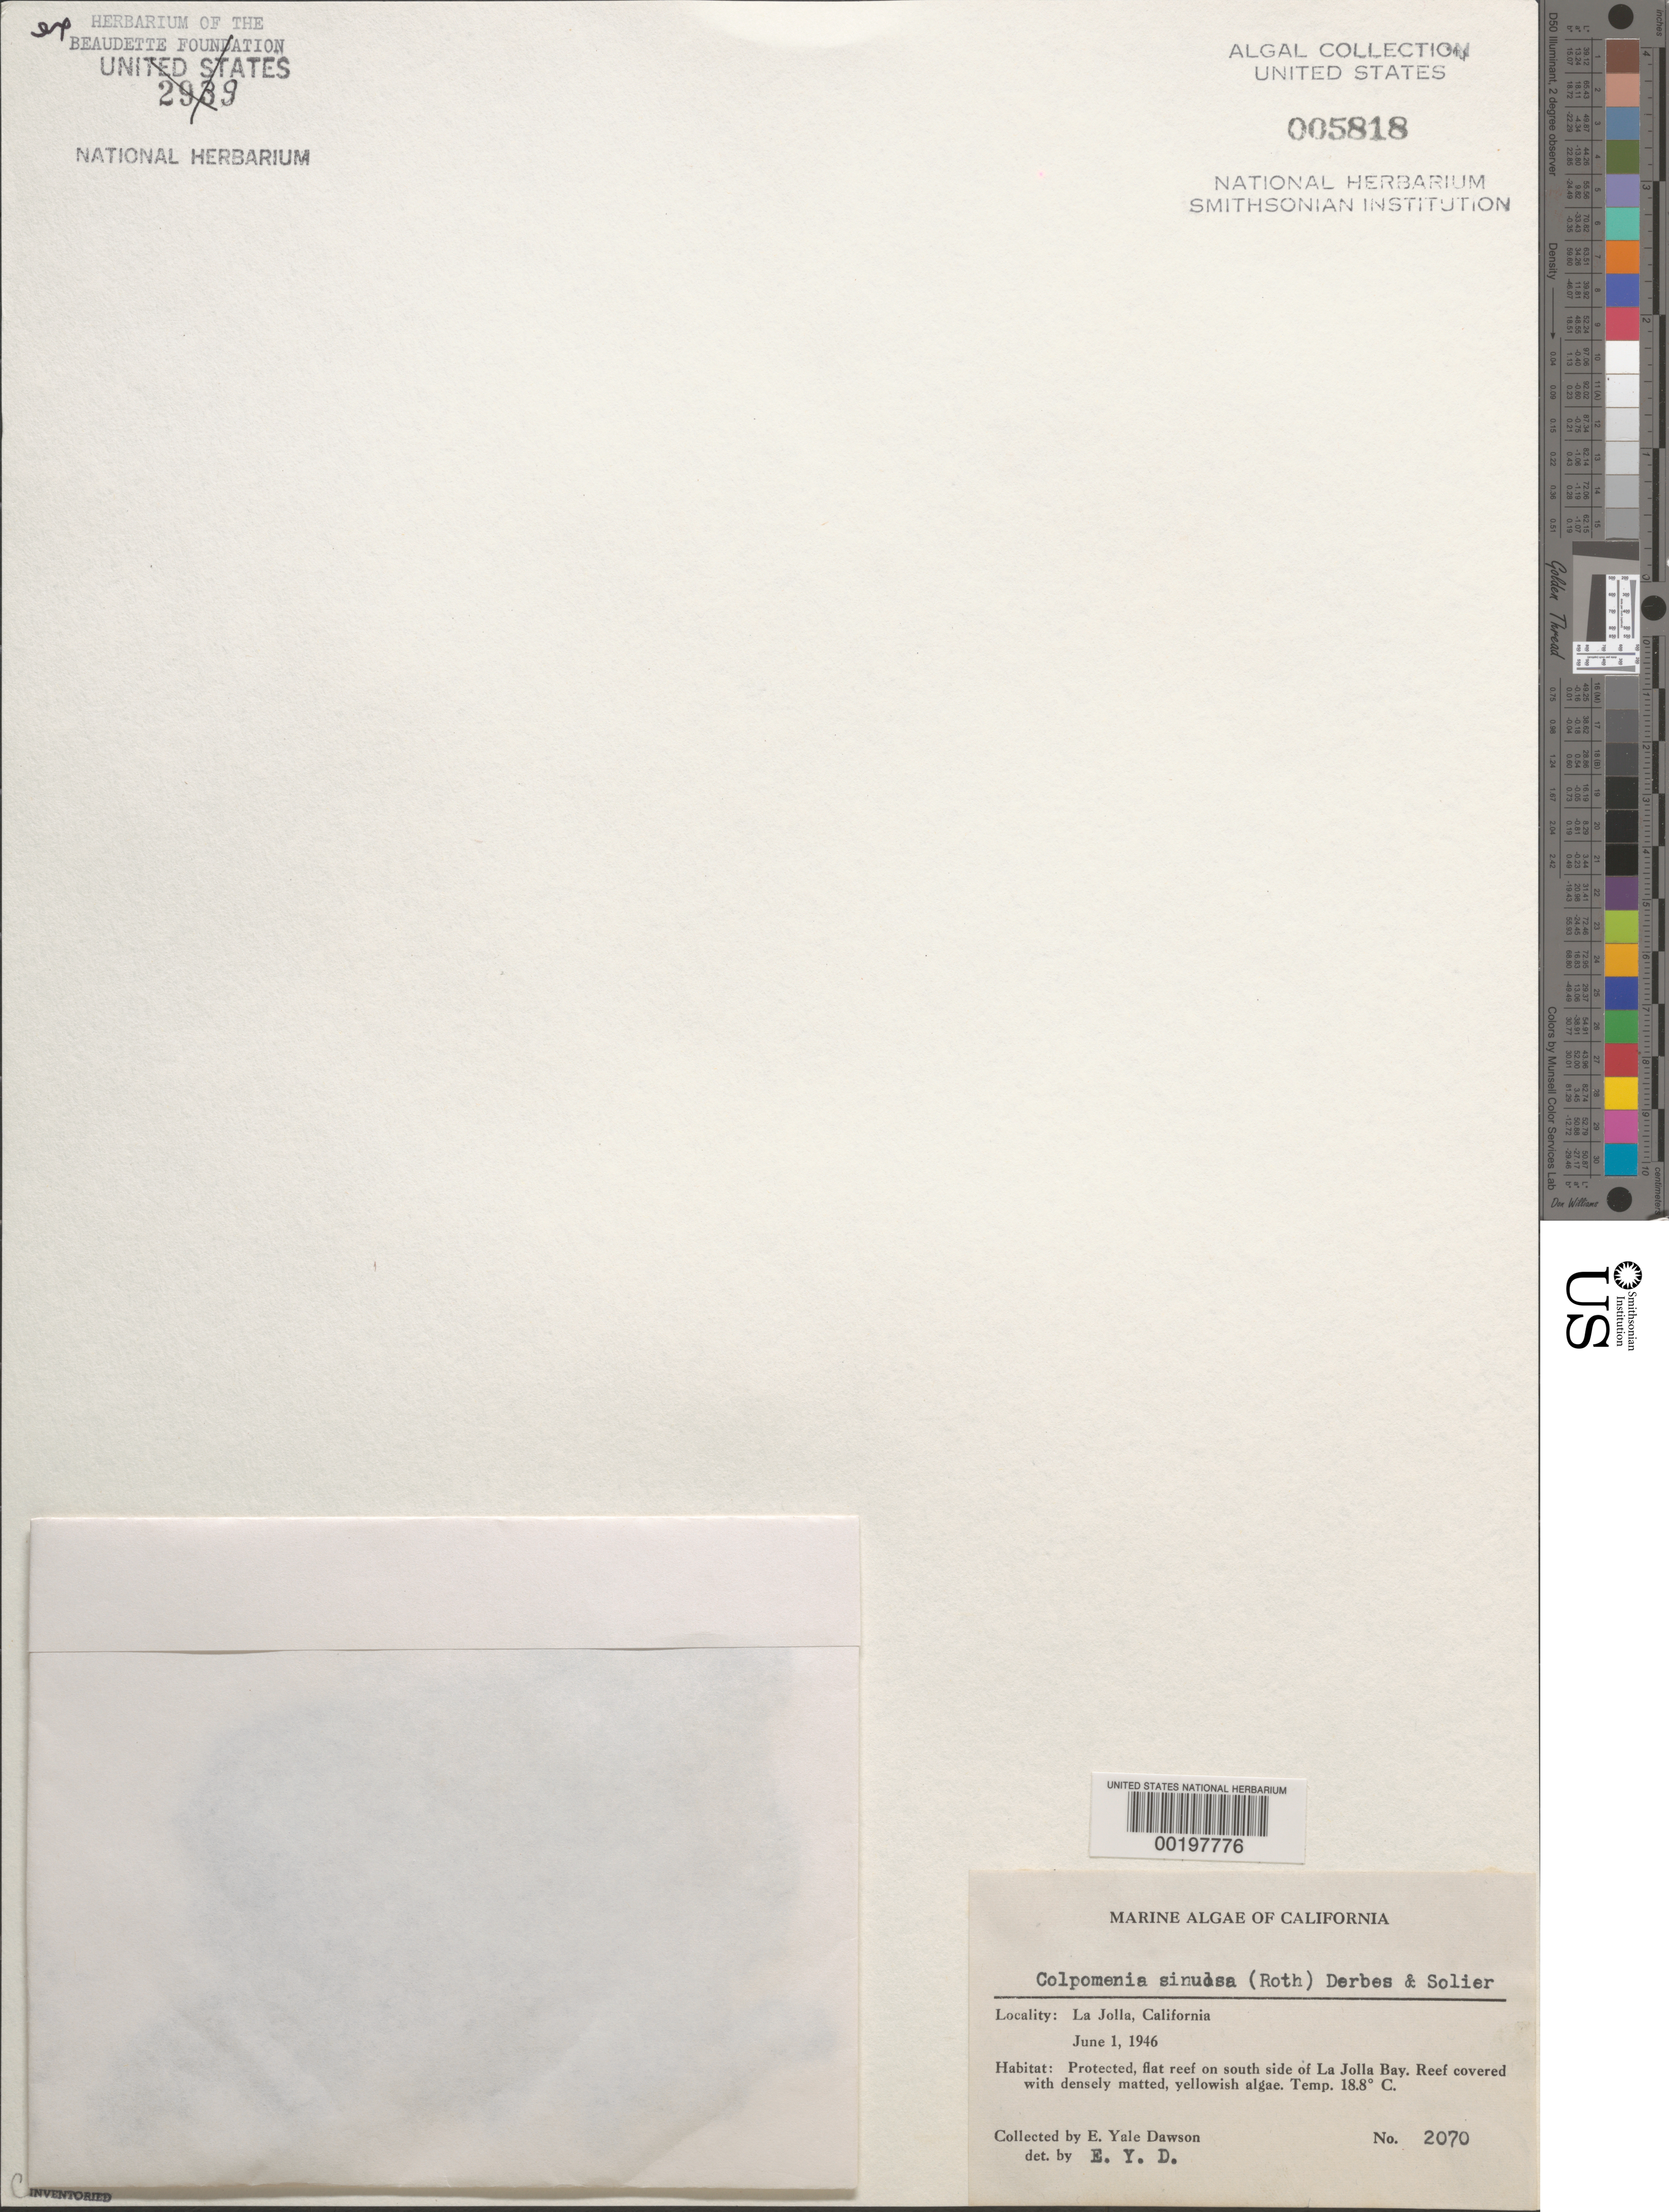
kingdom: Chromista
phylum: Ochrophyta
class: Phaeophyceae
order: Scytosiphonales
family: Scytosiphonaceae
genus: Colpomenia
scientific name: Colpomenia sinuosa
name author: (K. Mert. ex Roth) Derbes & Solier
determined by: Dawson, E. Y.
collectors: E. Y. Dawson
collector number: EYD 2070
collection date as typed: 01 Jun 1946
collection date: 1946-06-01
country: United States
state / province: California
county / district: San Diego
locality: La Jolla, south La Jolla Bay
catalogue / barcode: US 5818